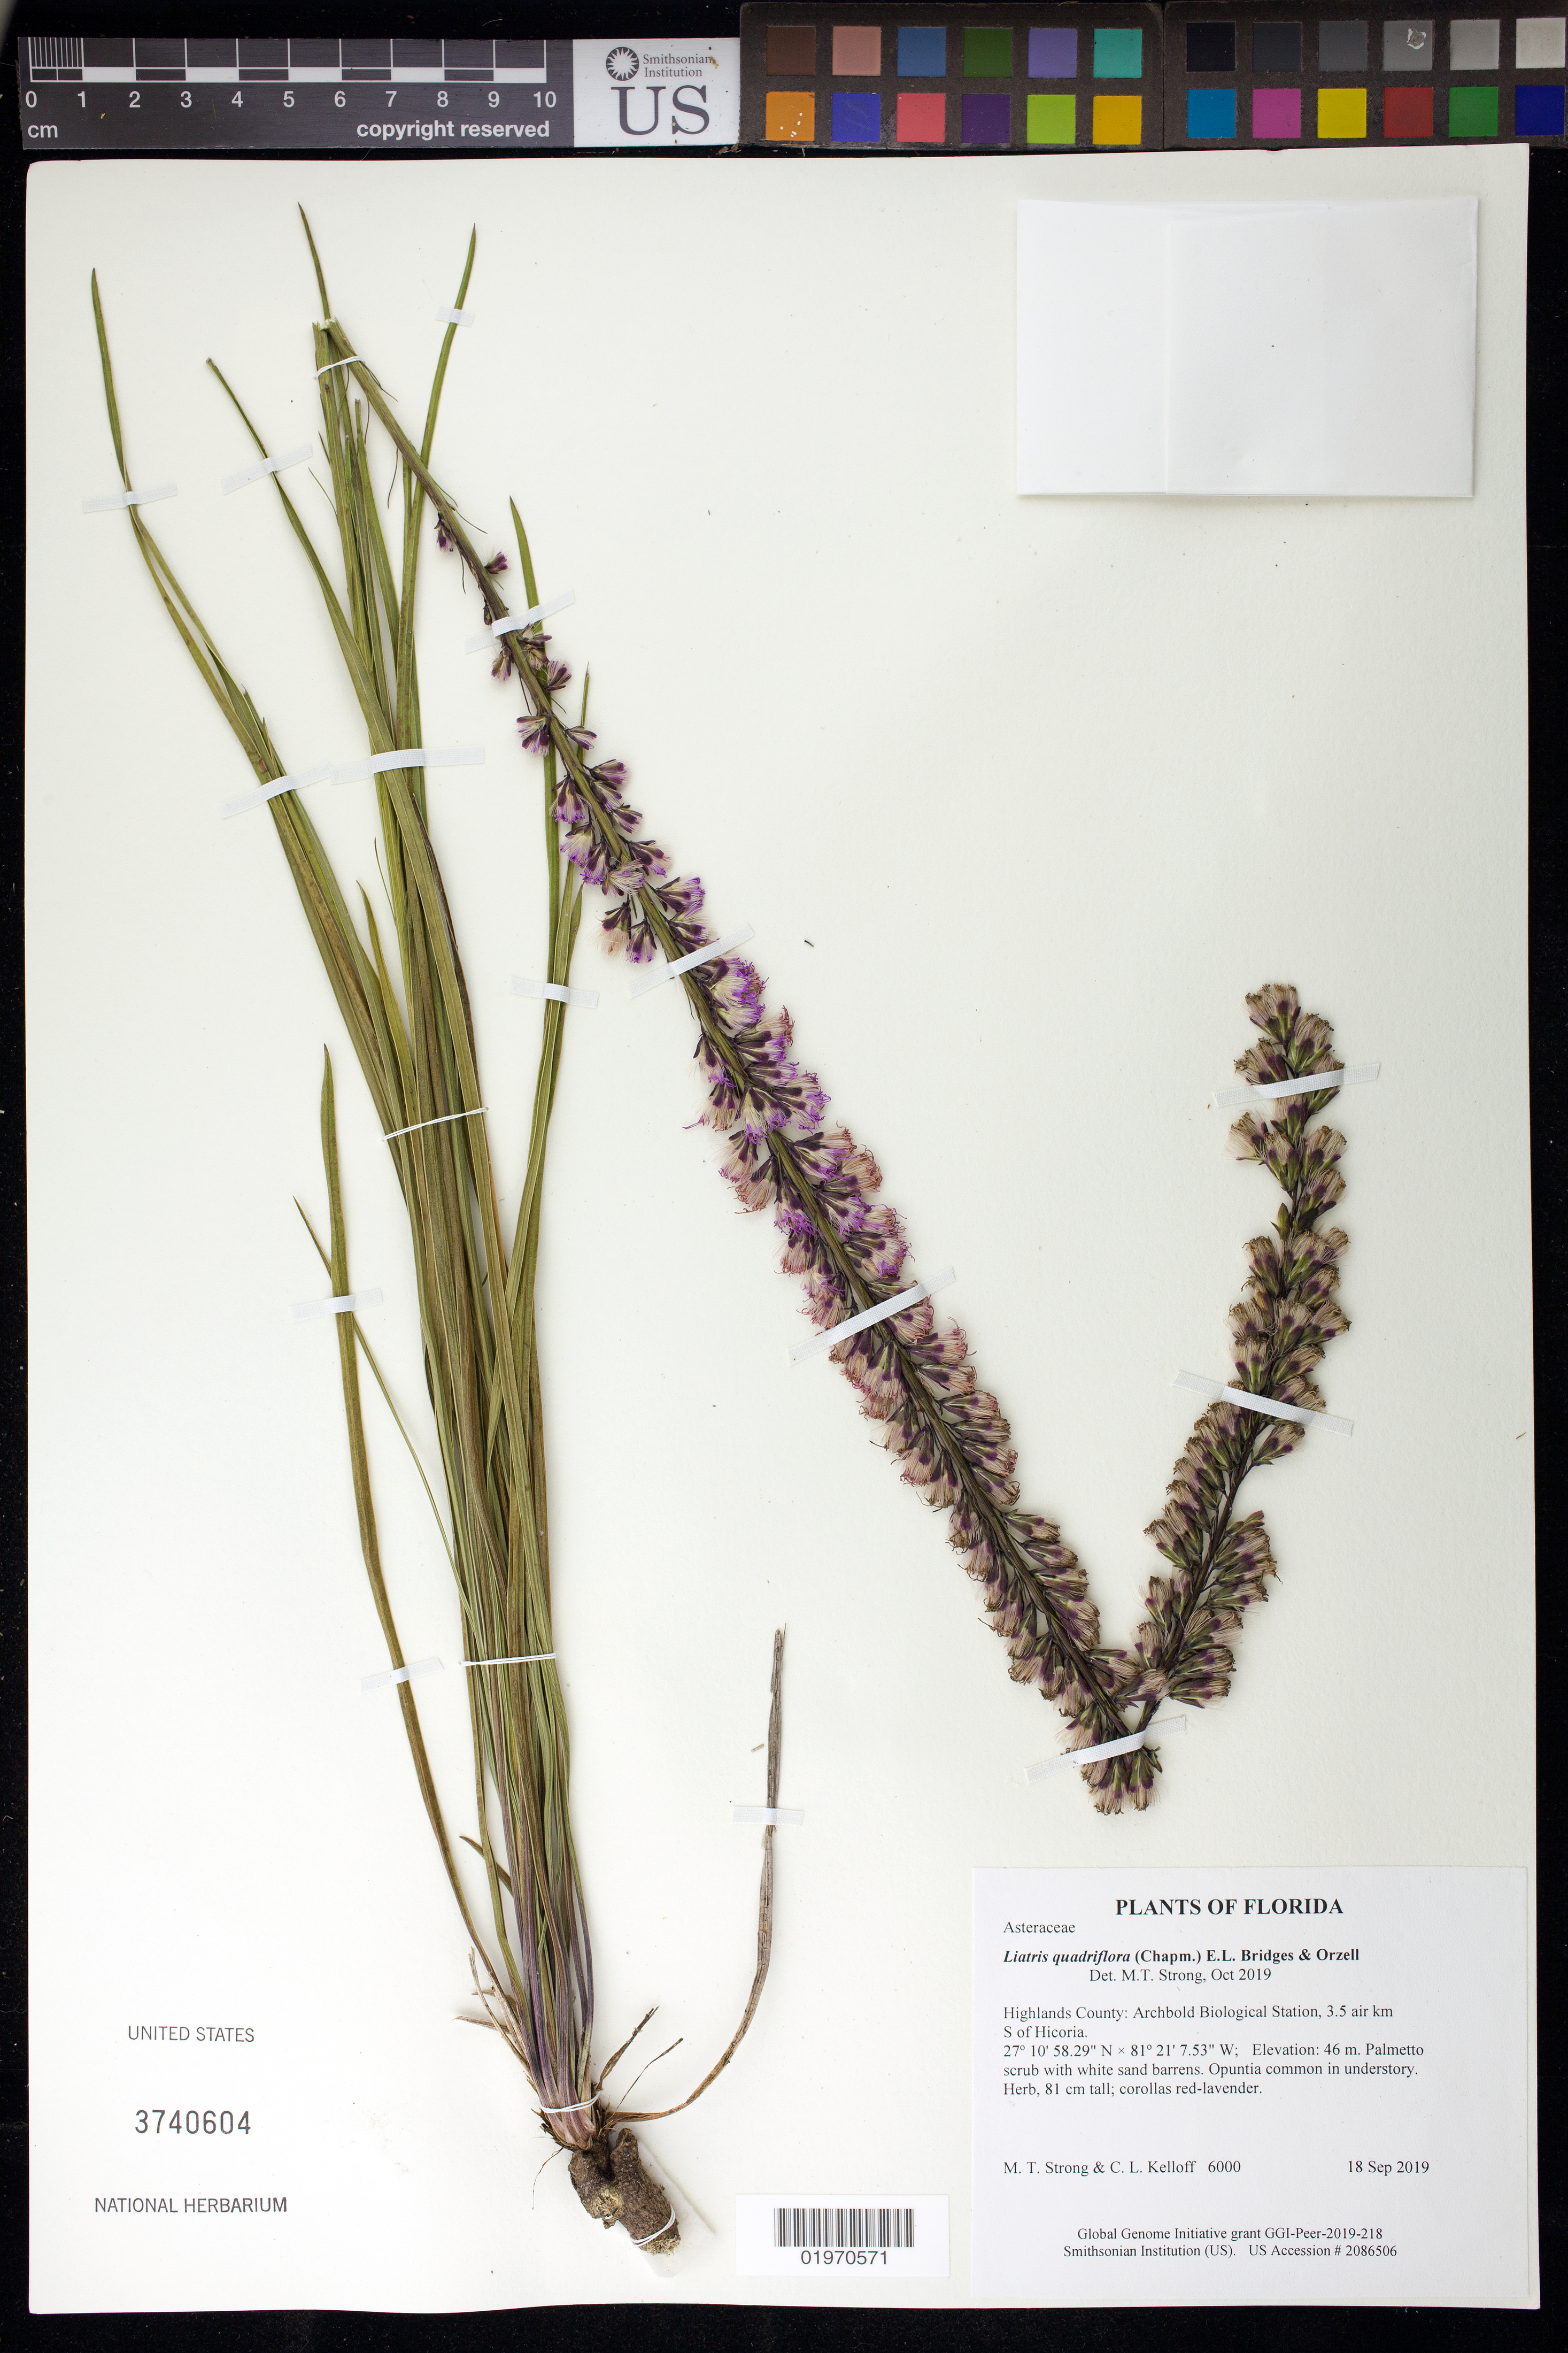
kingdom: Plantae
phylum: Tracheophyta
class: Magnoliopsida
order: Asterales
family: Asteraceae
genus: Liatris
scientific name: Liatris quadriflora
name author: (Chapm.) Bridges & Orzell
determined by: Strong, Mark T., (BOT), Smithsonian Institution - National Museum of Natural History (UNITED STATES)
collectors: M. T. Strong & C. L. Kelloff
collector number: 6000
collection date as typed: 18 Sep 2019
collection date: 2019-09-18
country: United States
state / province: Florida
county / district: Highlands County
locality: Archbold Biological Station, 3.5 air km S of Hicoria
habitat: Palmetto scrub with white sand barrens. Opuntia common in understory.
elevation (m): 46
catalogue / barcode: US 3740604